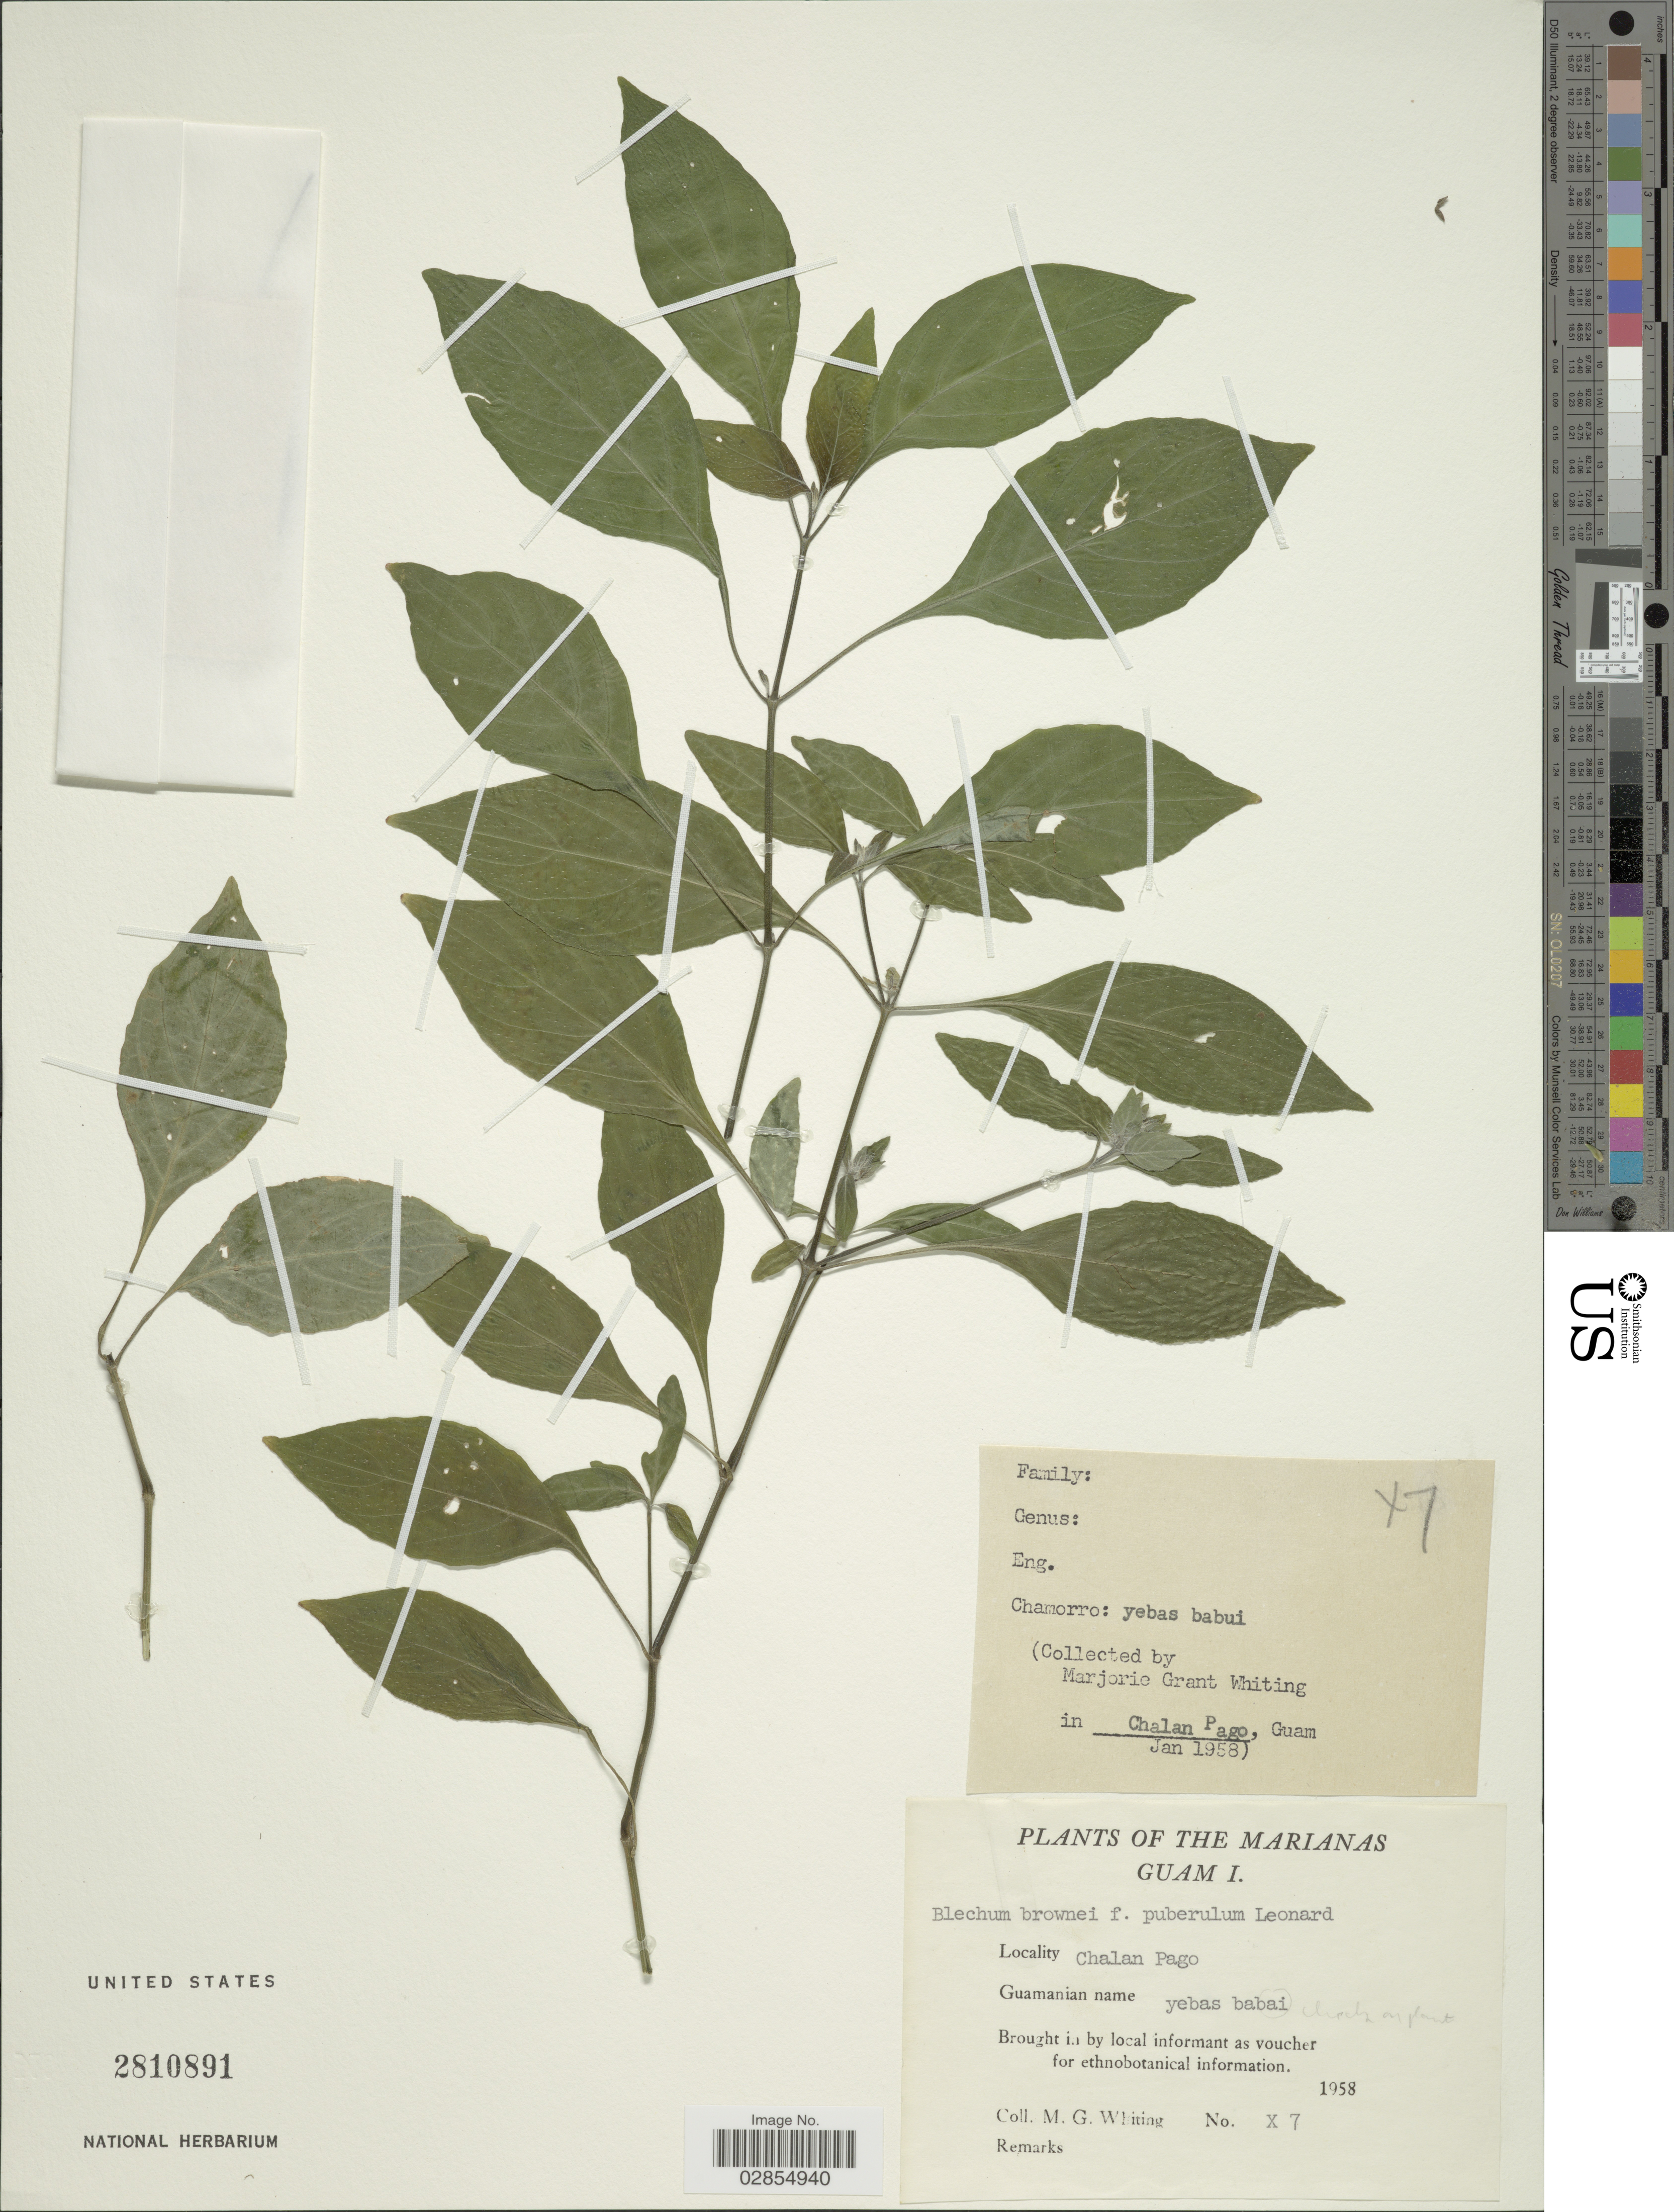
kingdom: Plantae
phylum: Tracheophyta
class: Magnoliopsida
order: Lamiales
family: Acanthaceae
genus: Blechum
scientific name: Blechum pyramidatum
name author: (Lam.) Urb.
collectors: M. Whiting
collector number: X7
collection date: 1958-01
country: Guam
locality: Marianas Guam I., Chalan Pago.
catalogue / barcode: US 2810891